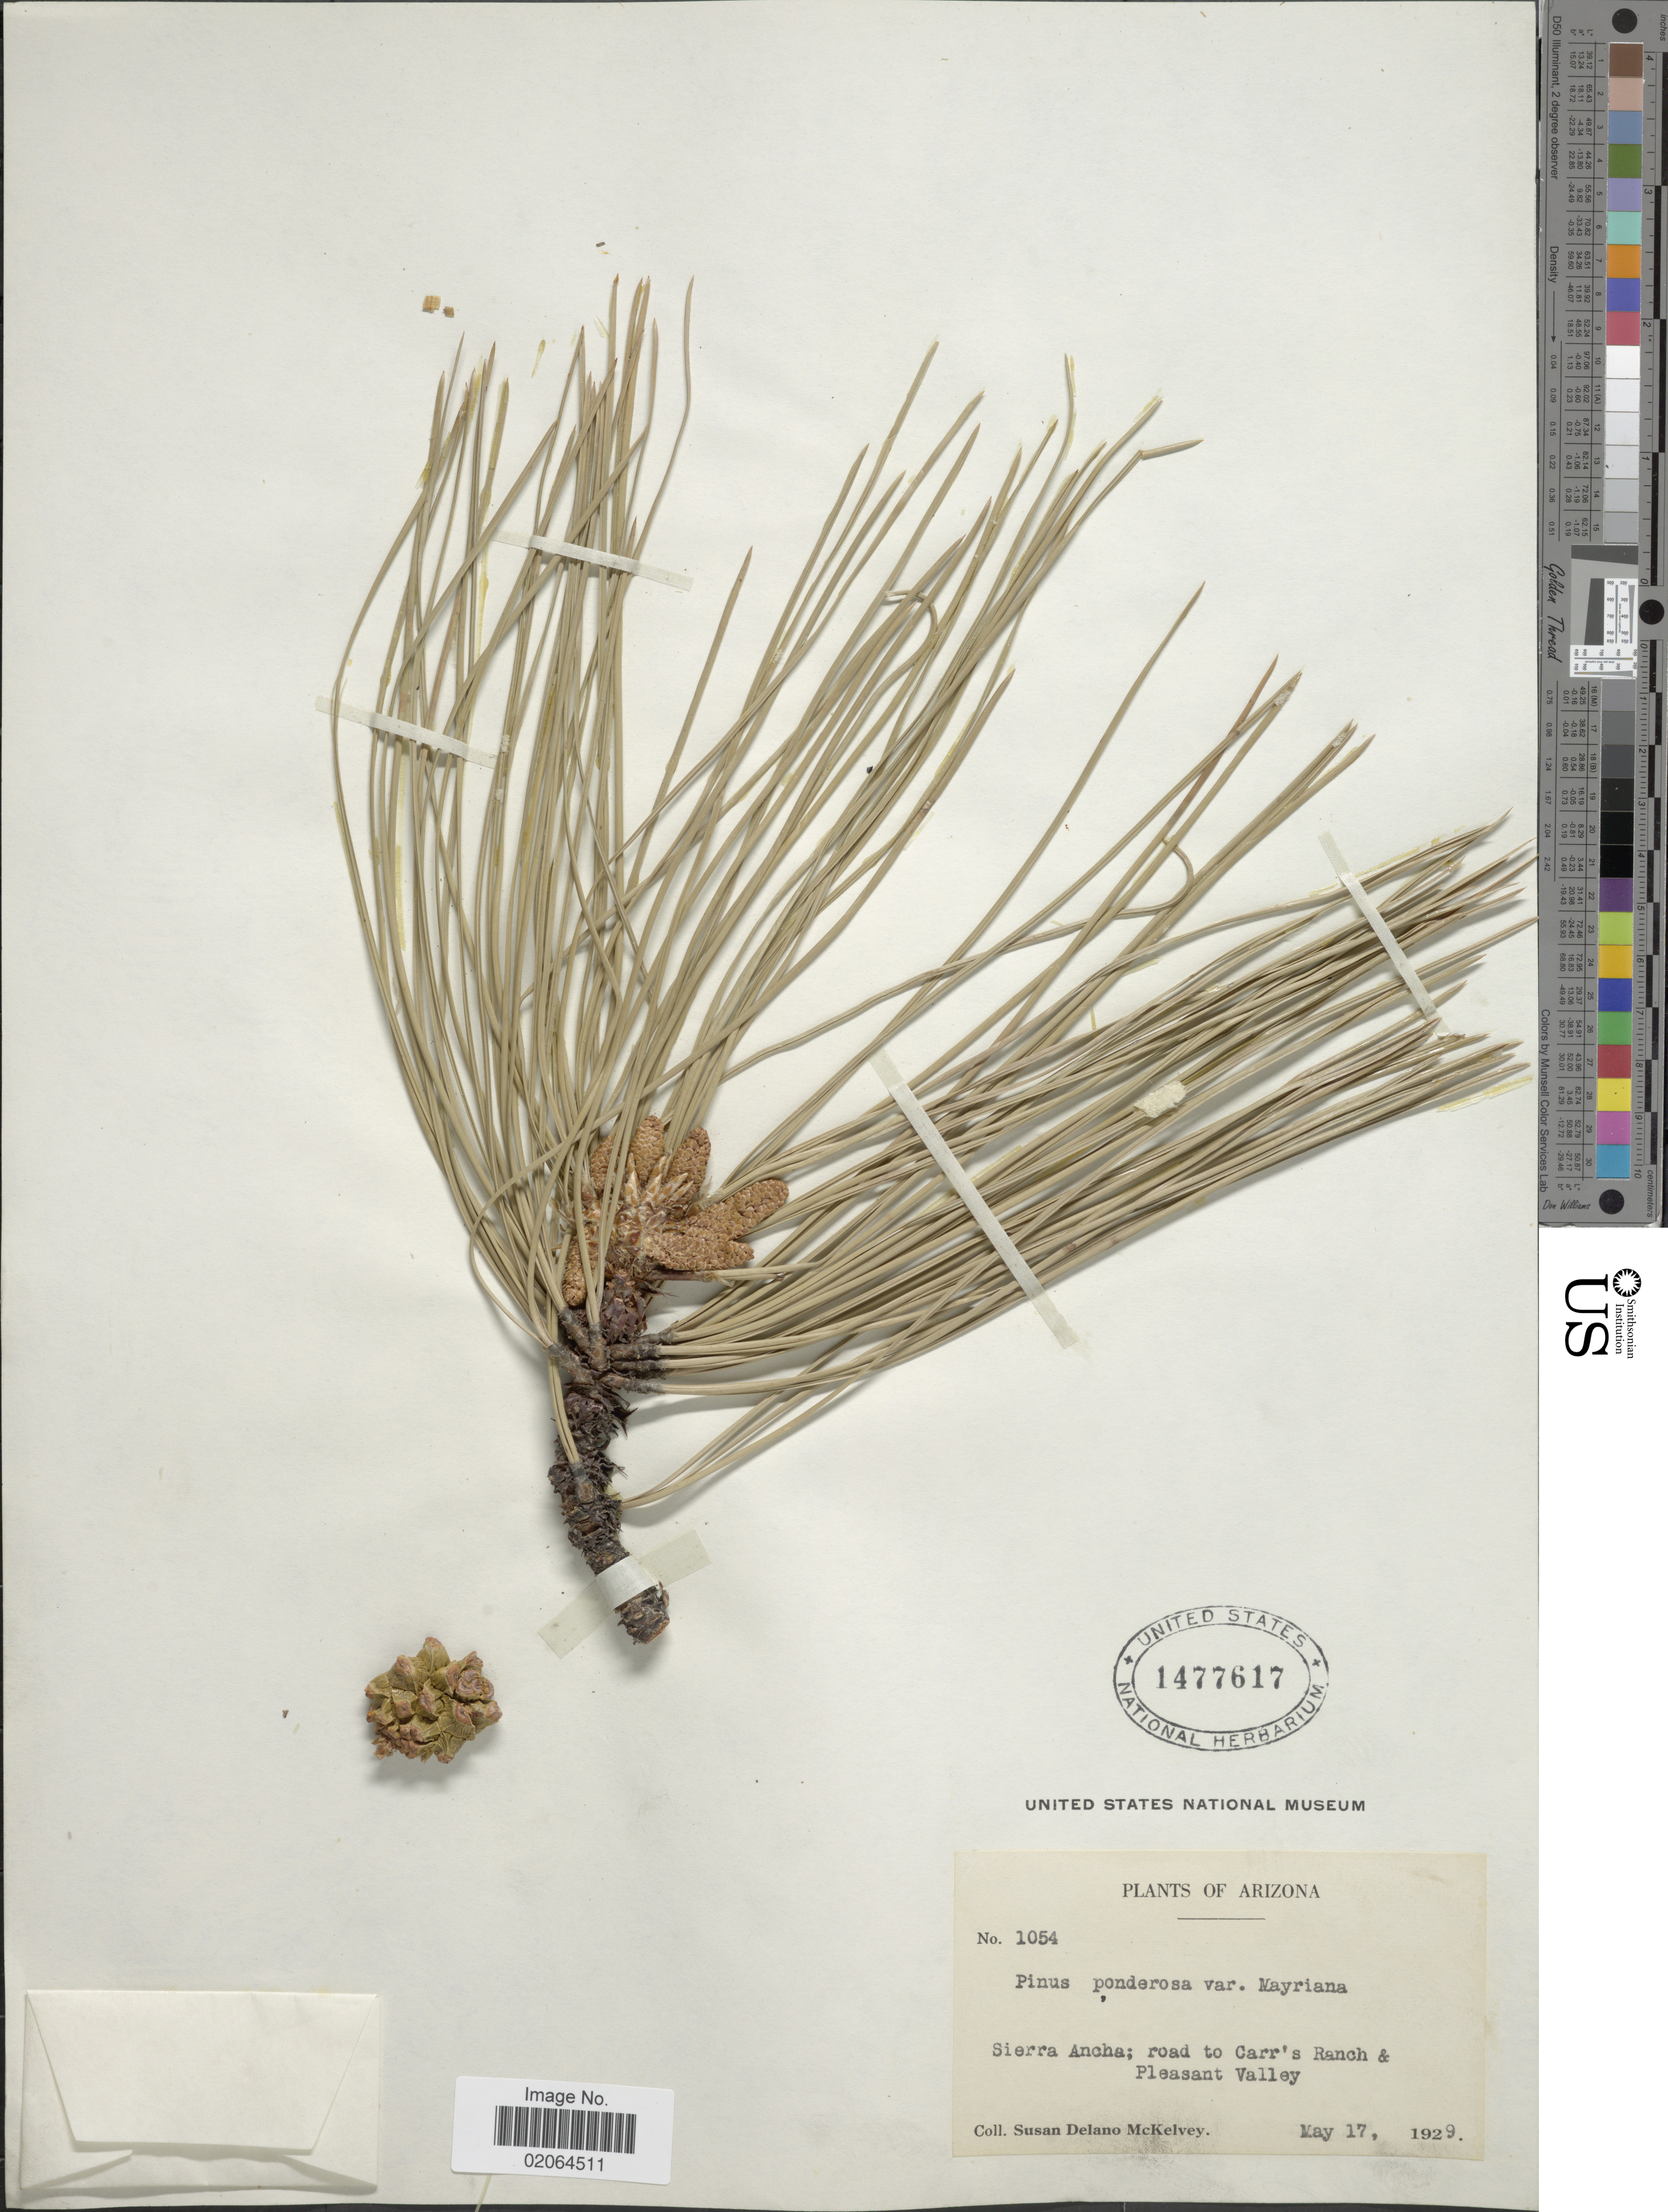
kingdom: Plantae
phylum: Tracheophyta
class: Pinopsida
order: Pinales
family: Pinaceae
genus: Pinus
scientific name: Pinus ponderosa var. scopulorum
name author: Engelm.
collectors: S. A. McKelvey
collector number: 1054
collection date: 1929-05-17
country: United States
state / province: Arizona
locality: Sierra Ancha: road to Carr's Ranch & Pleasant Valley.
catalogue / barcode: US 1477617